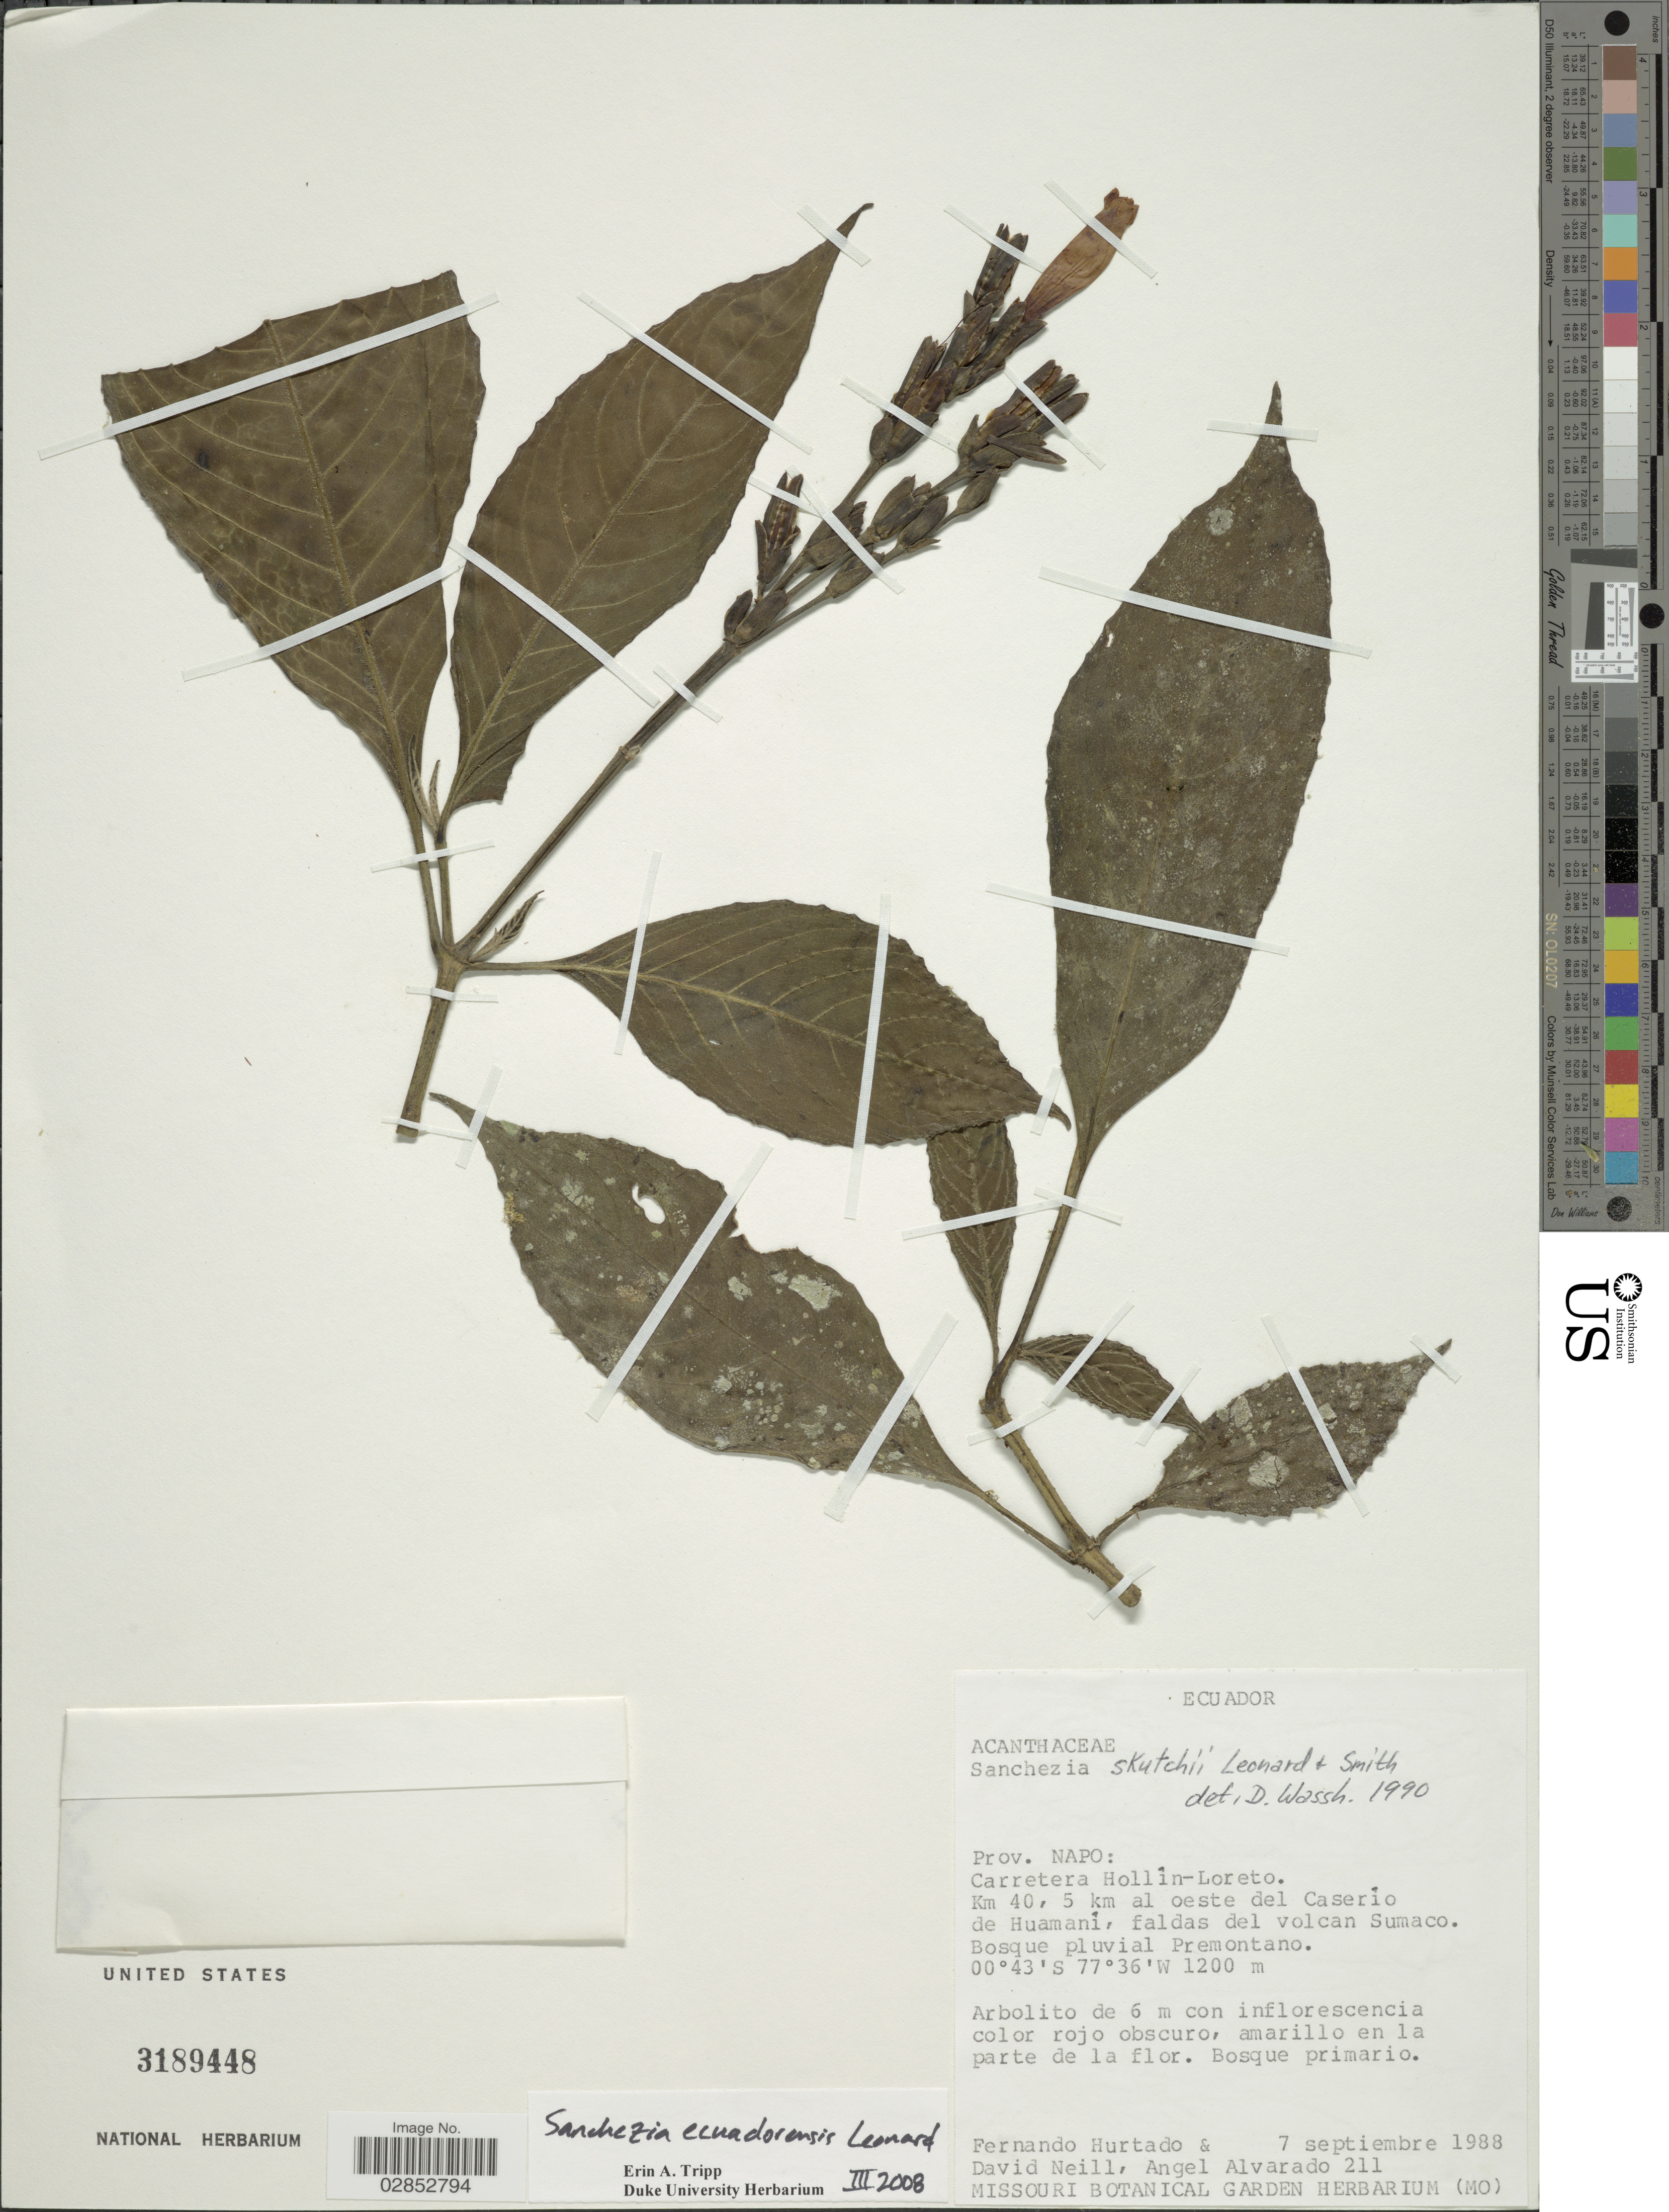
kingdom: Plantae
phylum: Tracheophyta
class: Magnoliopsida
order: Lamiales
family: Acanthaceae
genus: Sanchezia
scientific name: Sanchezia ecuadorensis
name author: Leonard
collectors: F. Hurtado, D. Neill & A. Alvarado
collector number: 211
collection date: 1988-09-07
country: Ecuador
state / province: Napo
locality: Carretera Hollín-Loreto. Km 40, 5 km al oeste del Caserío de Huamaní, faldas del volcan Sumaco.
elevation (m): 1200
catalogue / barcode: US 3189448